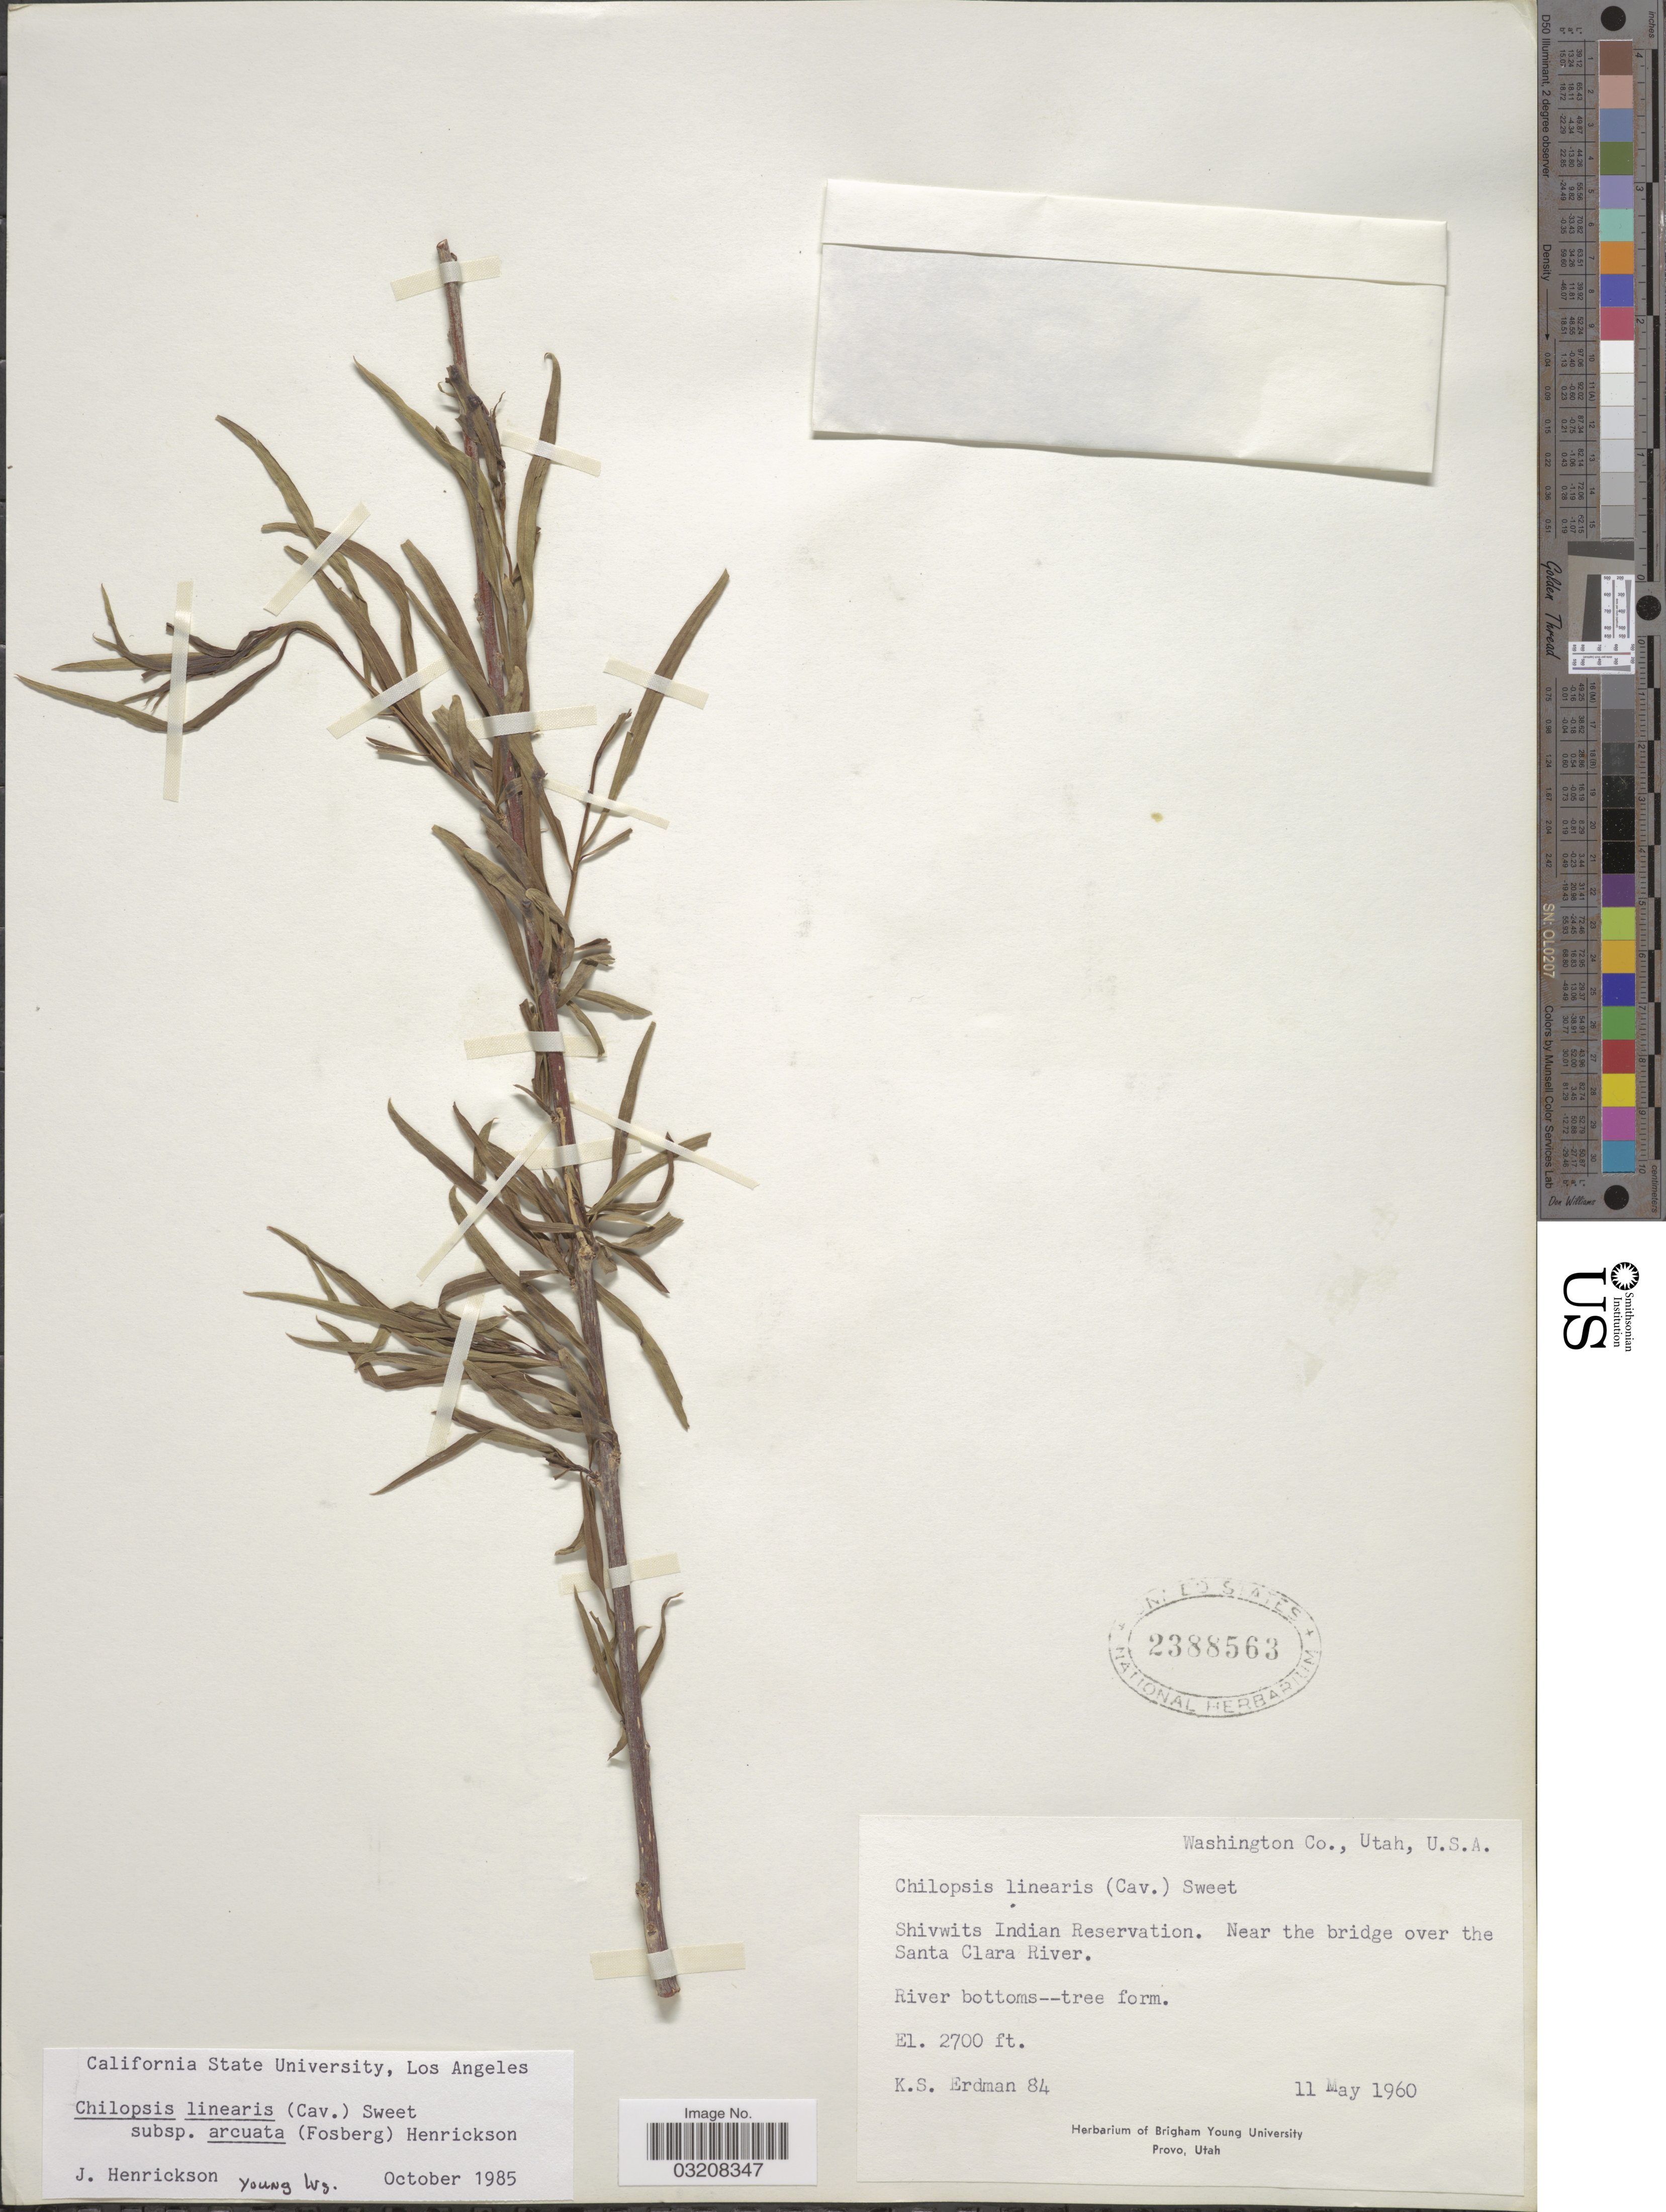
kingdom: Plantae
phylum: Tracheophyta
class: Magnoliopsida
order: Lamiales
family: Bignoniaceae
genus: Chilopsis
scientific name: Chilopsis linearis subsp. arcuata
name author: (Fosberg) Henrickson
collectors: K. Erdman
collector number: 84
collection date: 1960-05-11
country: United States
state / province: Utah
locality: Washington Co. Shivwits Indian Reservation. Near the bridge over the Santa Clara River.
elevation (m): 823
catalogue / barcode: US 2388563